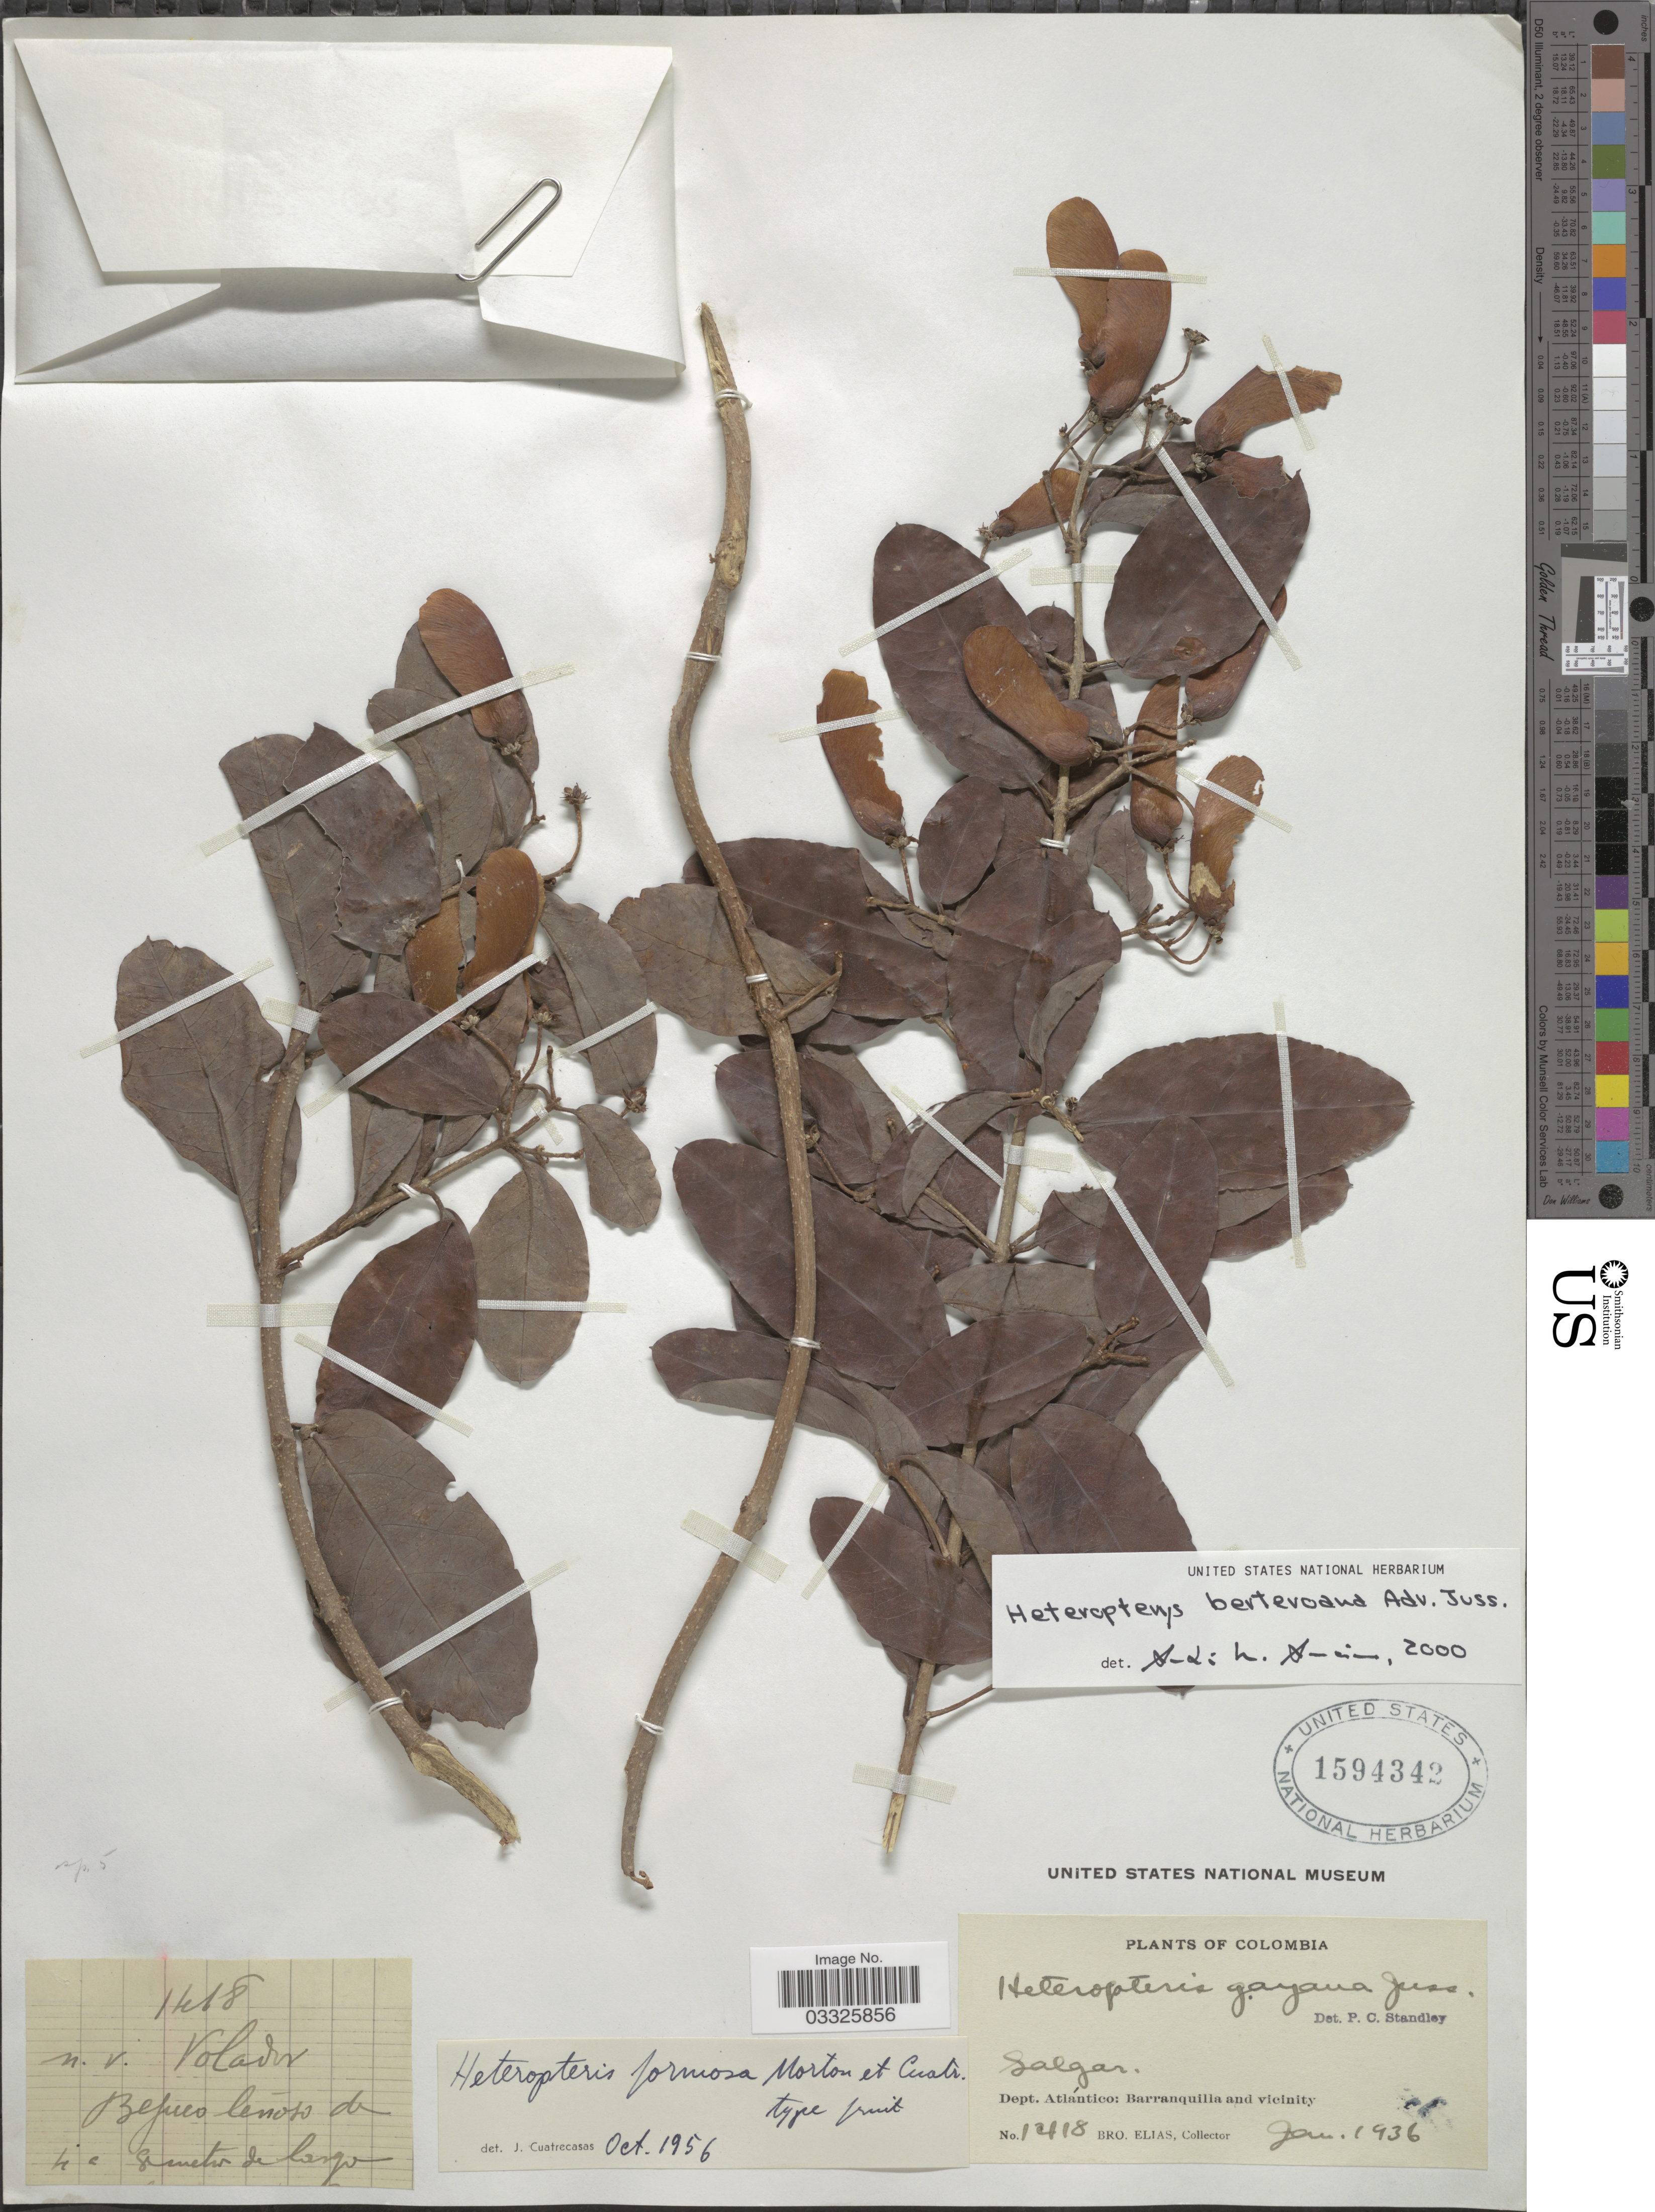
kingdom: Plantae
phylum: Tracheophyta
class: Magnoliopsida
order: Malpighiales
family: Malpighiaceae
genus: Heteropterys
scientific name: Heteropterys berteroana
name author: A. Juss.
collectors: Bro. Elias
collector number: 1418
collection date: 1936-01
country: Colombia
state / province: Atlántico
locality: Salgar. [unsure placement] Dept. Atlántico: Barranquilla and vicinity. Bejuco lenóso [interpreted] de 4e [interpreted] semetor [interpreted] de longo [interpreted].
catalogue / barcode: US 1594342